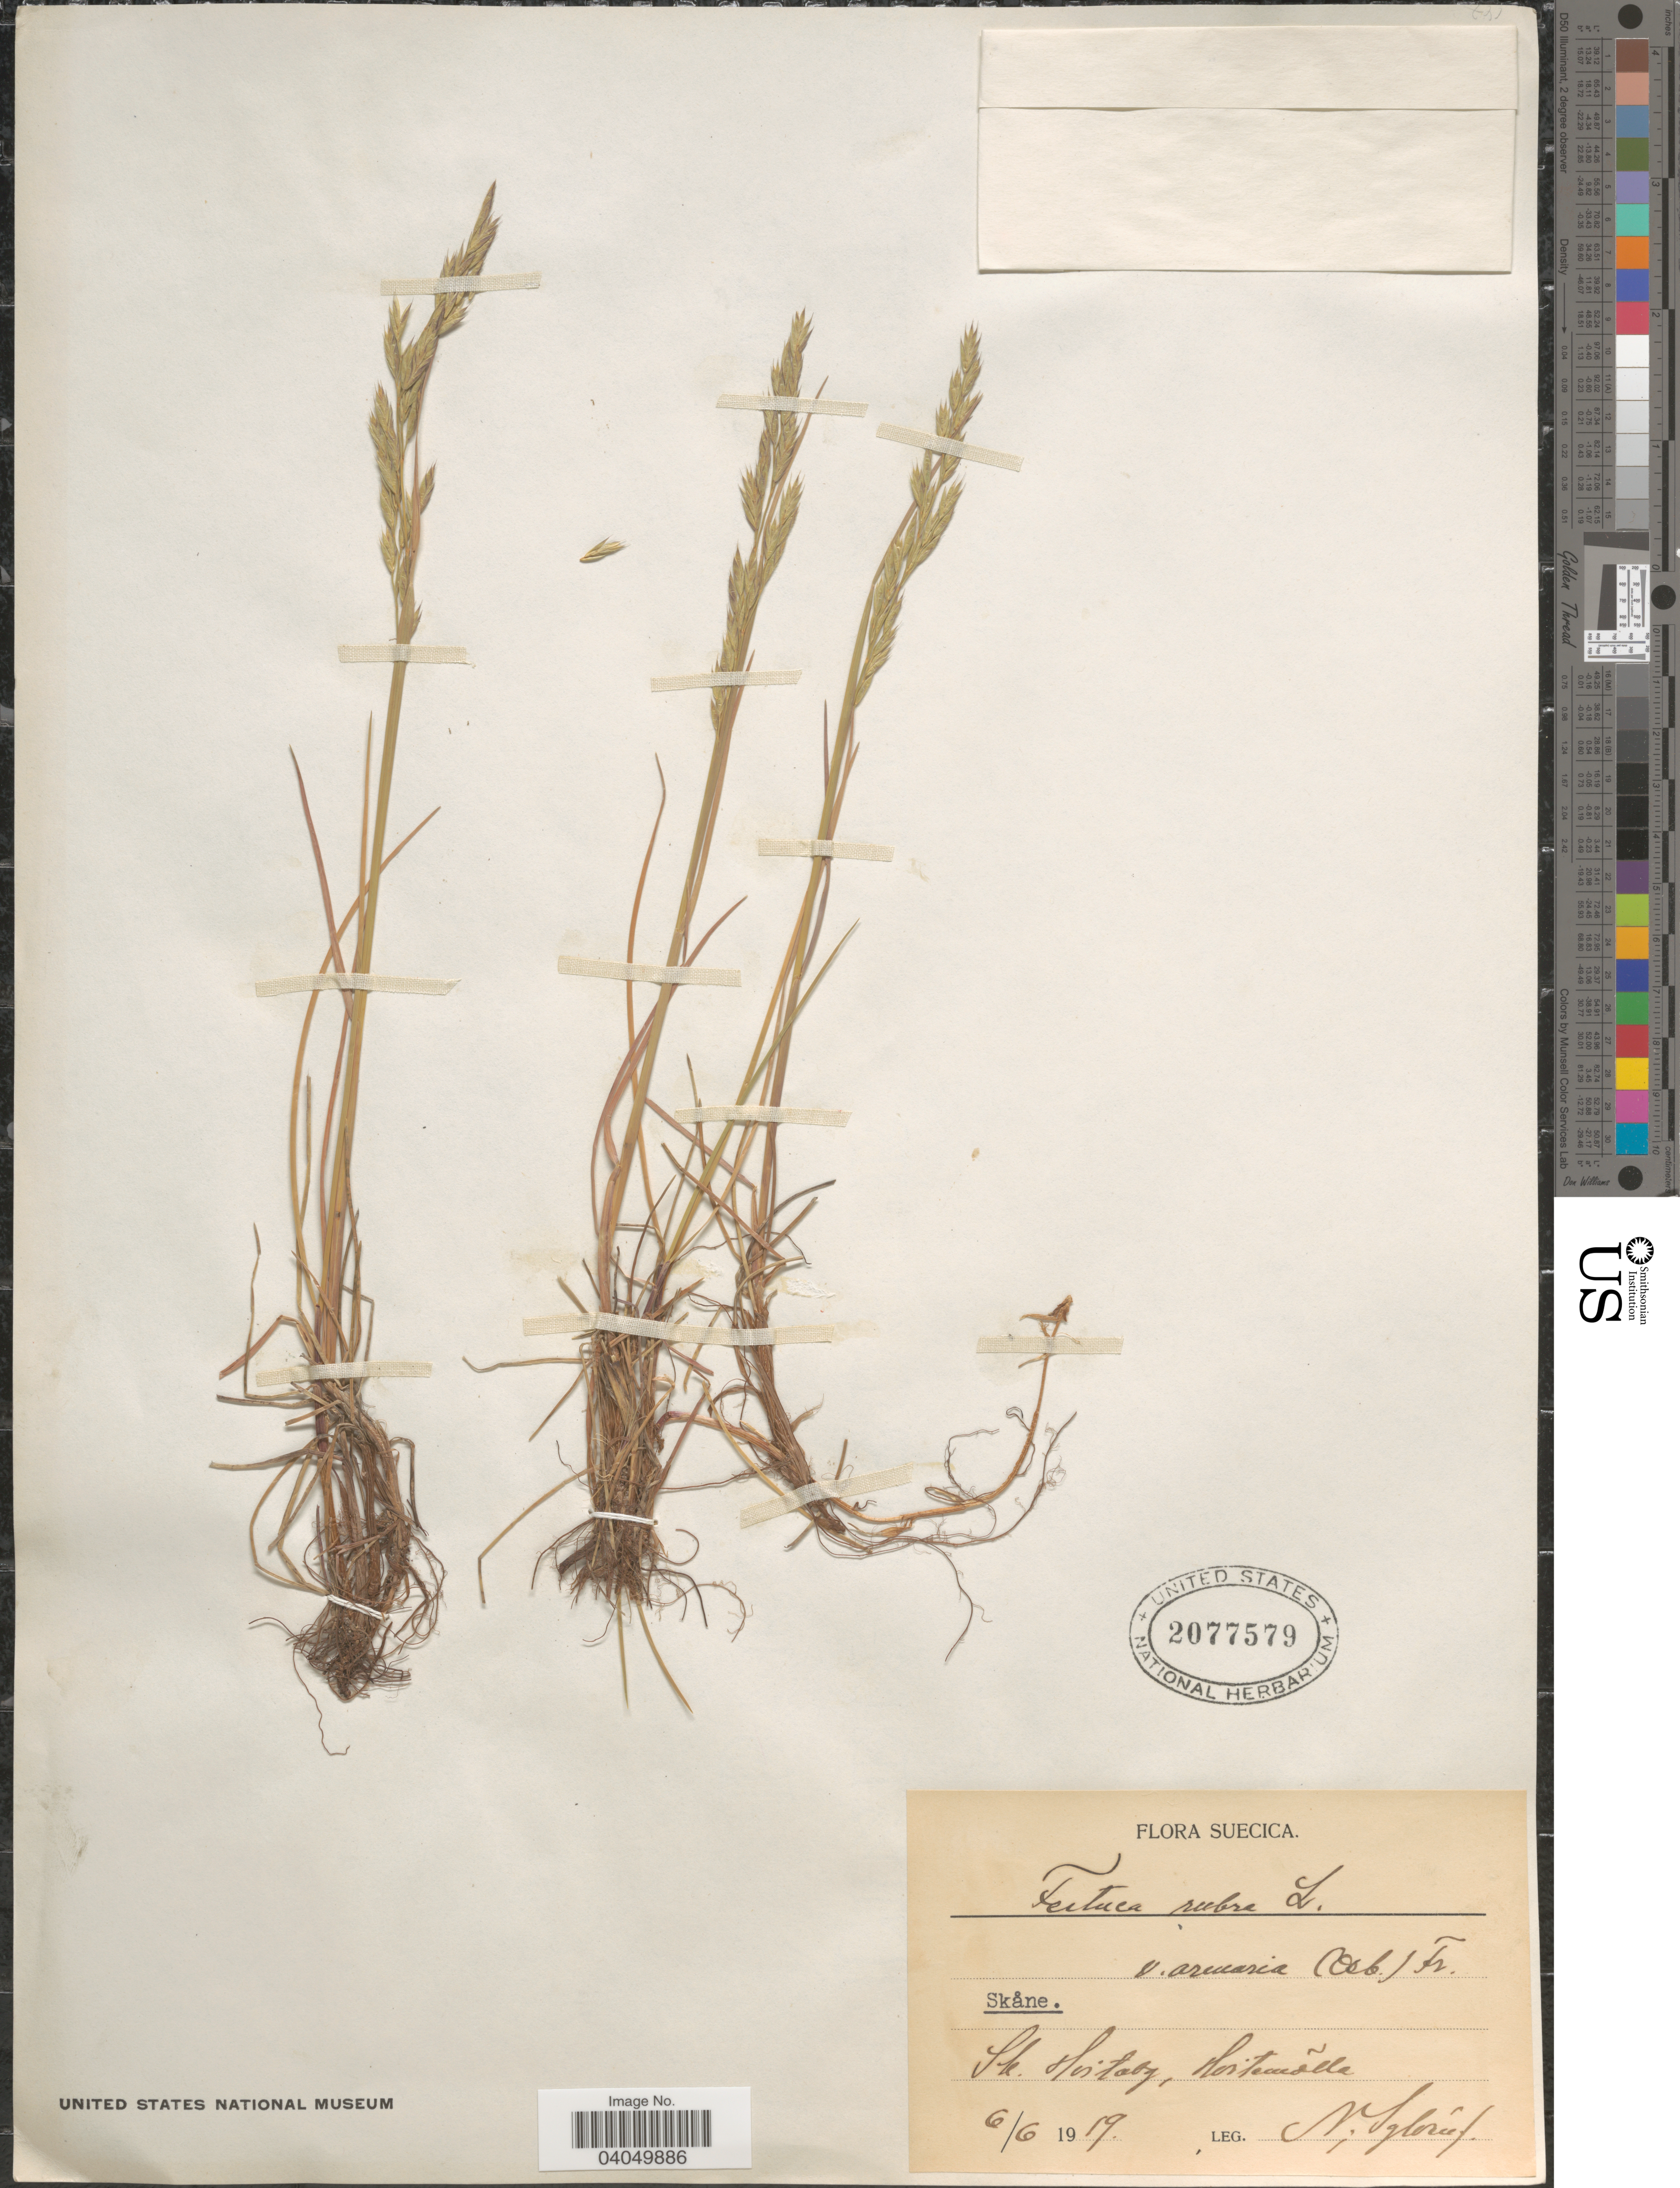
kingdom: Plantae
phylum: Tracheophyta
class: Liliopsida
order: Poales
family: Poaceae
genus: Festuca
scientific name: Festuca rubra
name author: L.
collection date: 1919-06-06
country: Sweden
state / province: Skåne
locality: Suecica. Sk. Histaby [interpreted], Heritaudõlle [interpreted],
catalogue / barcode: US 2077579